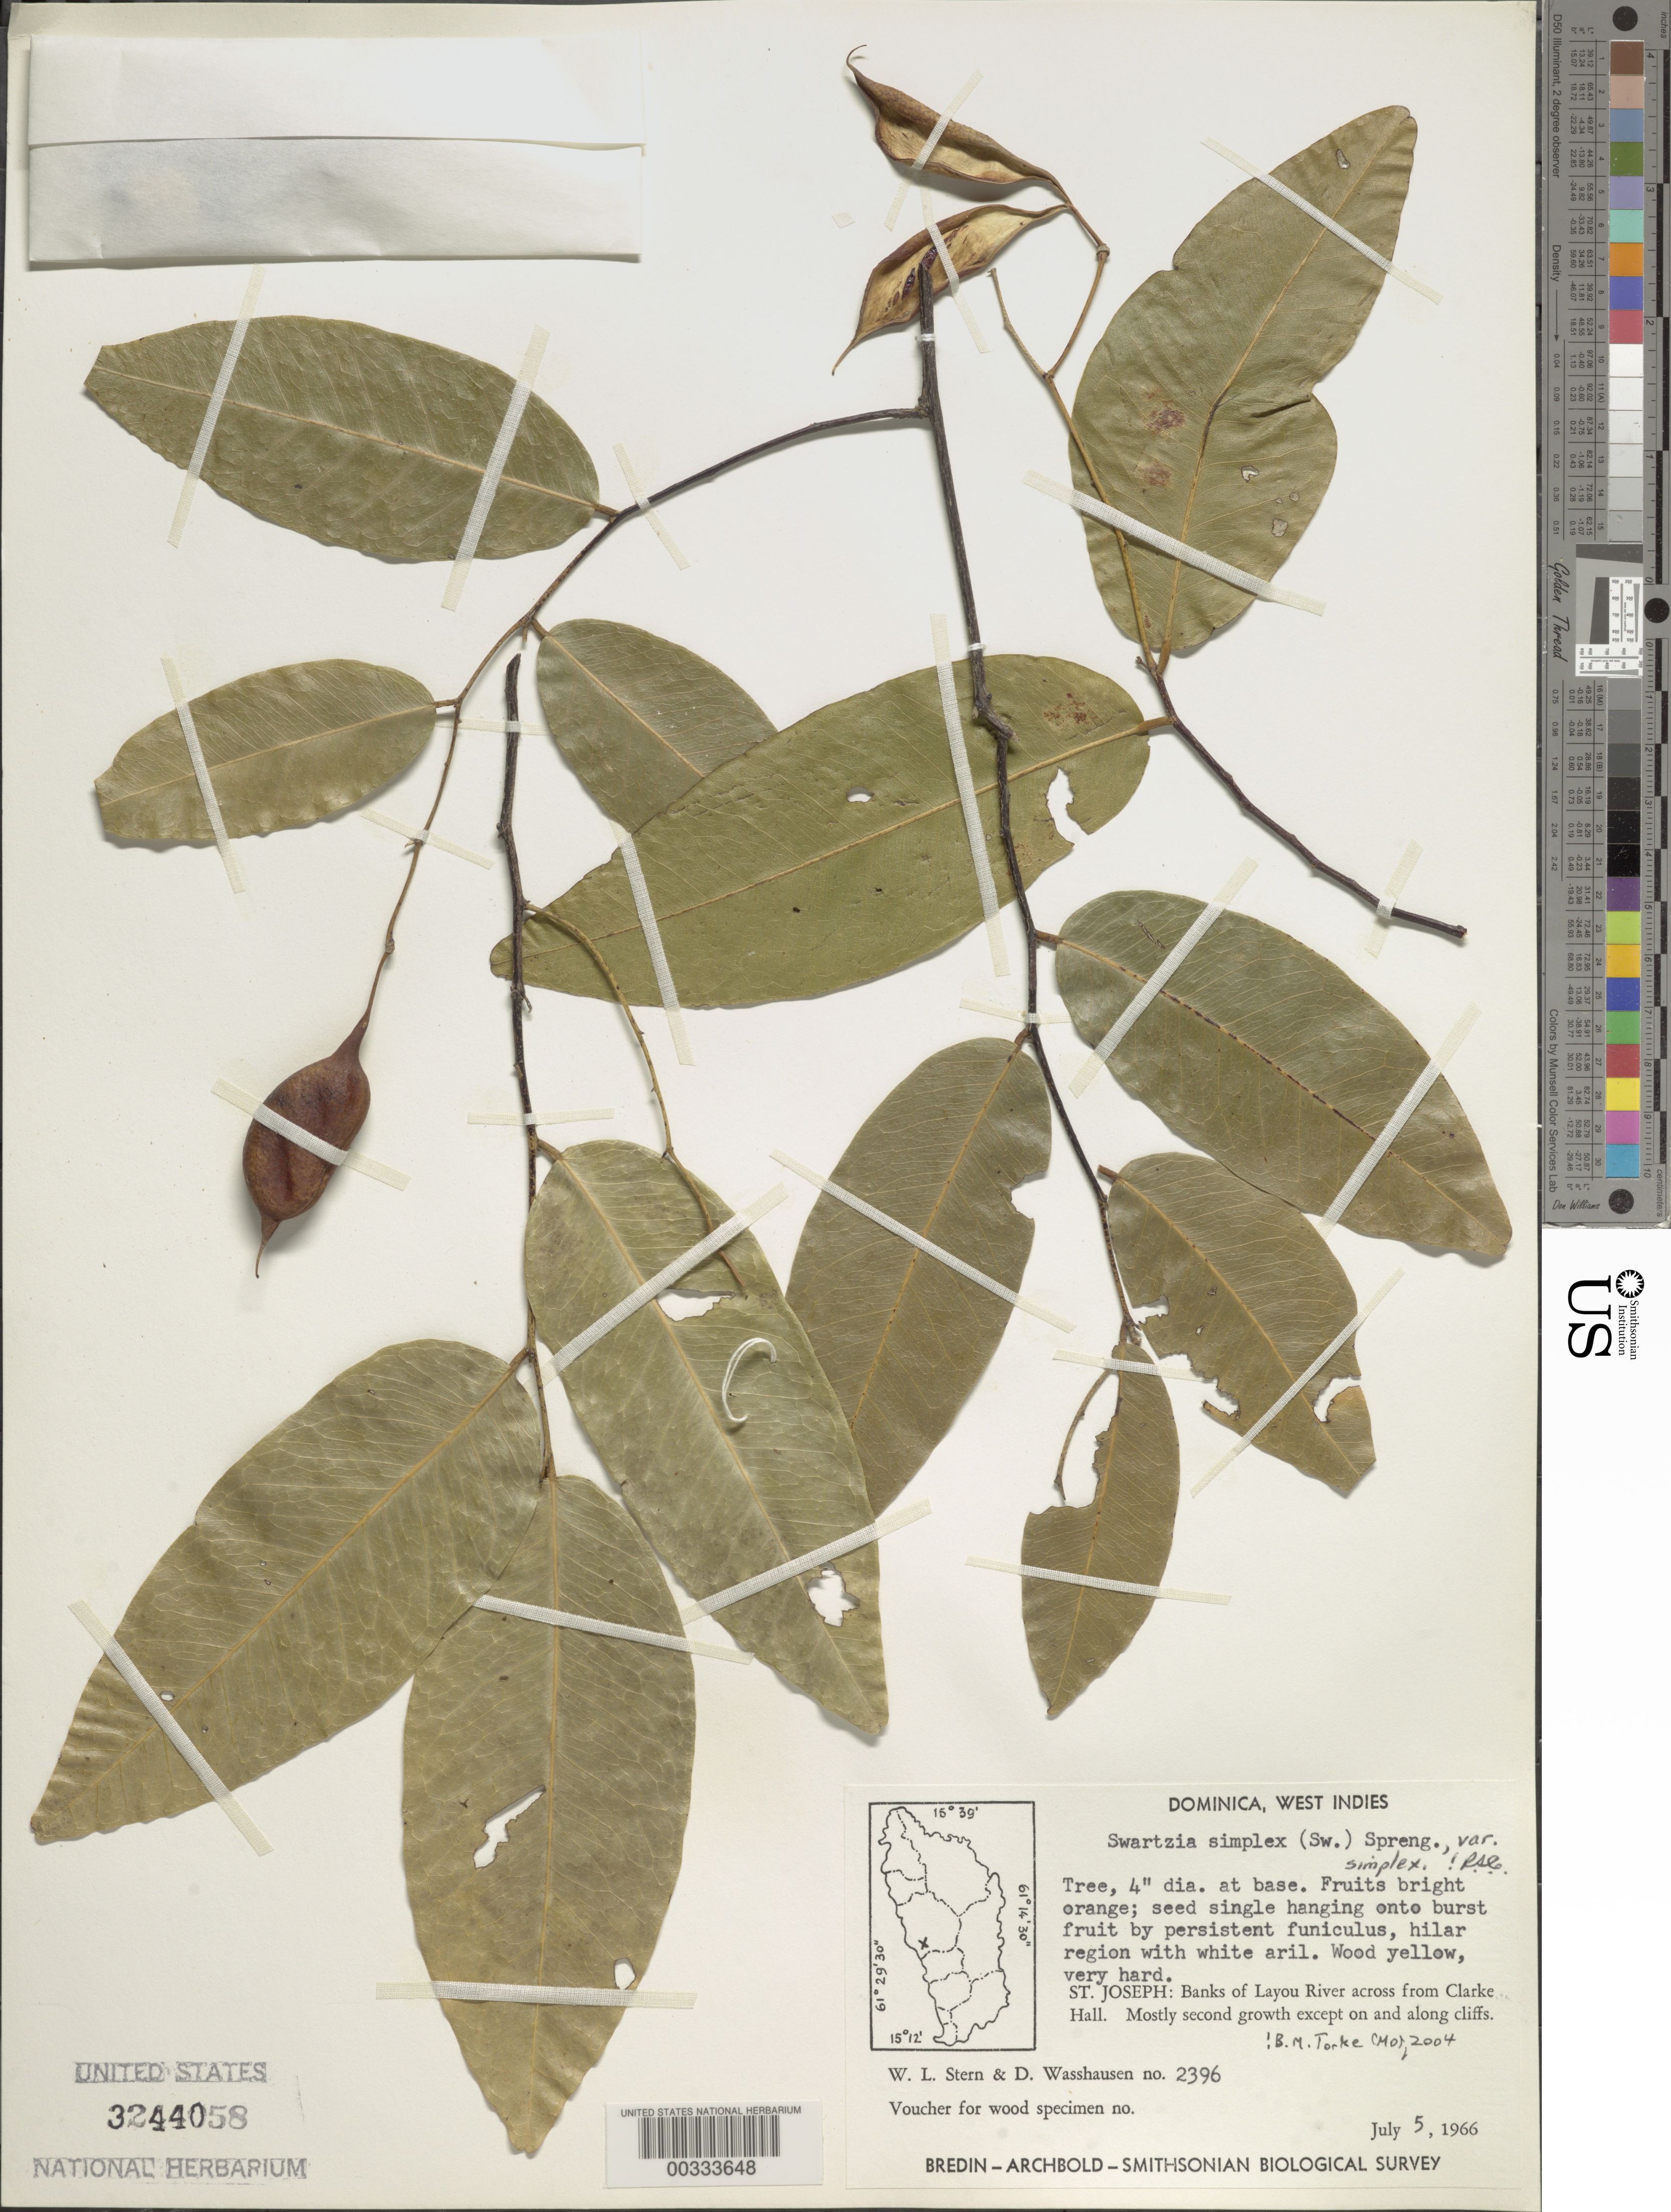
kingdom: Plantae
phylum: Tracheophyta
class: Magnoliopsida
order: Fabales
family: Fabaceae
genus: Swartzia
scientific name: Swartzia simplex var. simplex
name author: (Sw.) Spreng.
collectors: W. L. Stern & D. C. Wasshausen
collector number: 2396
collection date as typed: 05 Jul 1966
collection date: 1966-07-05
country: Dominica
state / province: St. Joseph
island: Dominica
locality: Layou river across from clarke hall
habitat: Banks of river; mostly second growth except on and along cliffs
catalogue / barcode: US 3244058